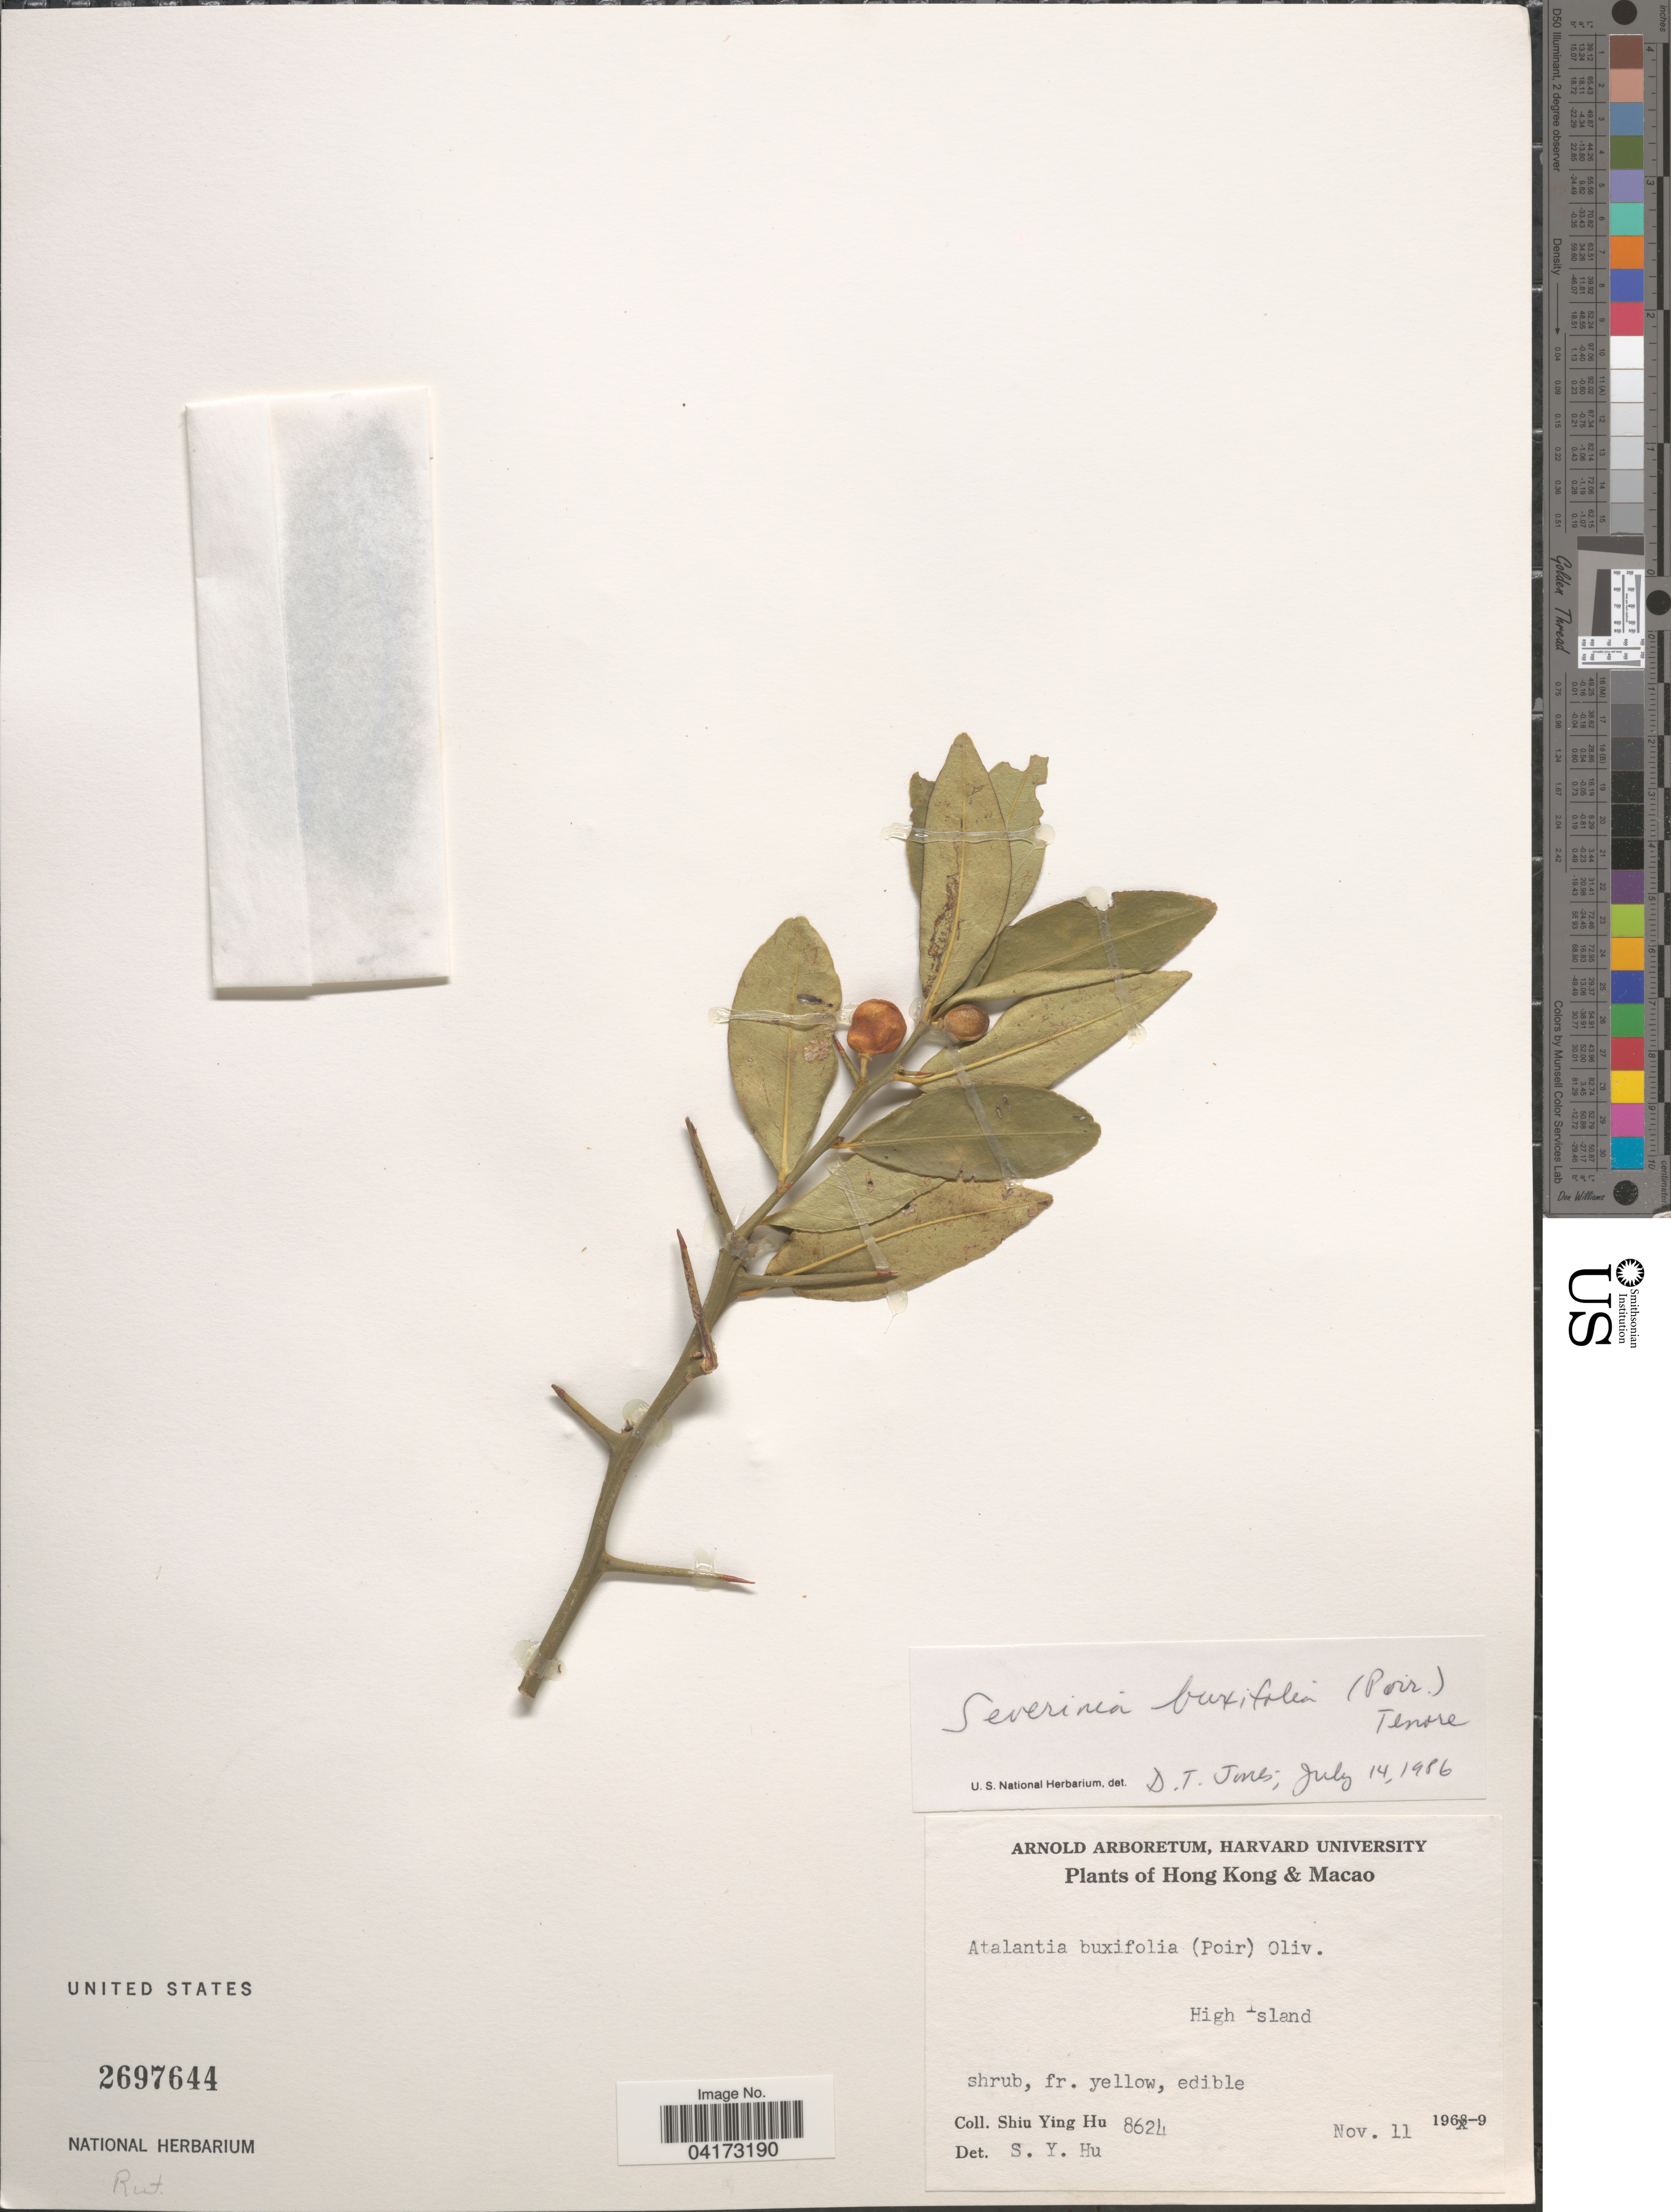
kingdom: Plantae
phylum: Tracheophyta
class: Magnoliopsida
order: Sapindales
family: Rutaceae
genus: Severinia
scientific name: Severinia buxifolia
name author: (Poir.) Ten.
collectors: S. Y. Hu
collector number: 8624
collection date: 1969-11-11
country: China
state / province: Hong Kong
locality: Macao. High Island.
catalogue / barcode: US 2697644